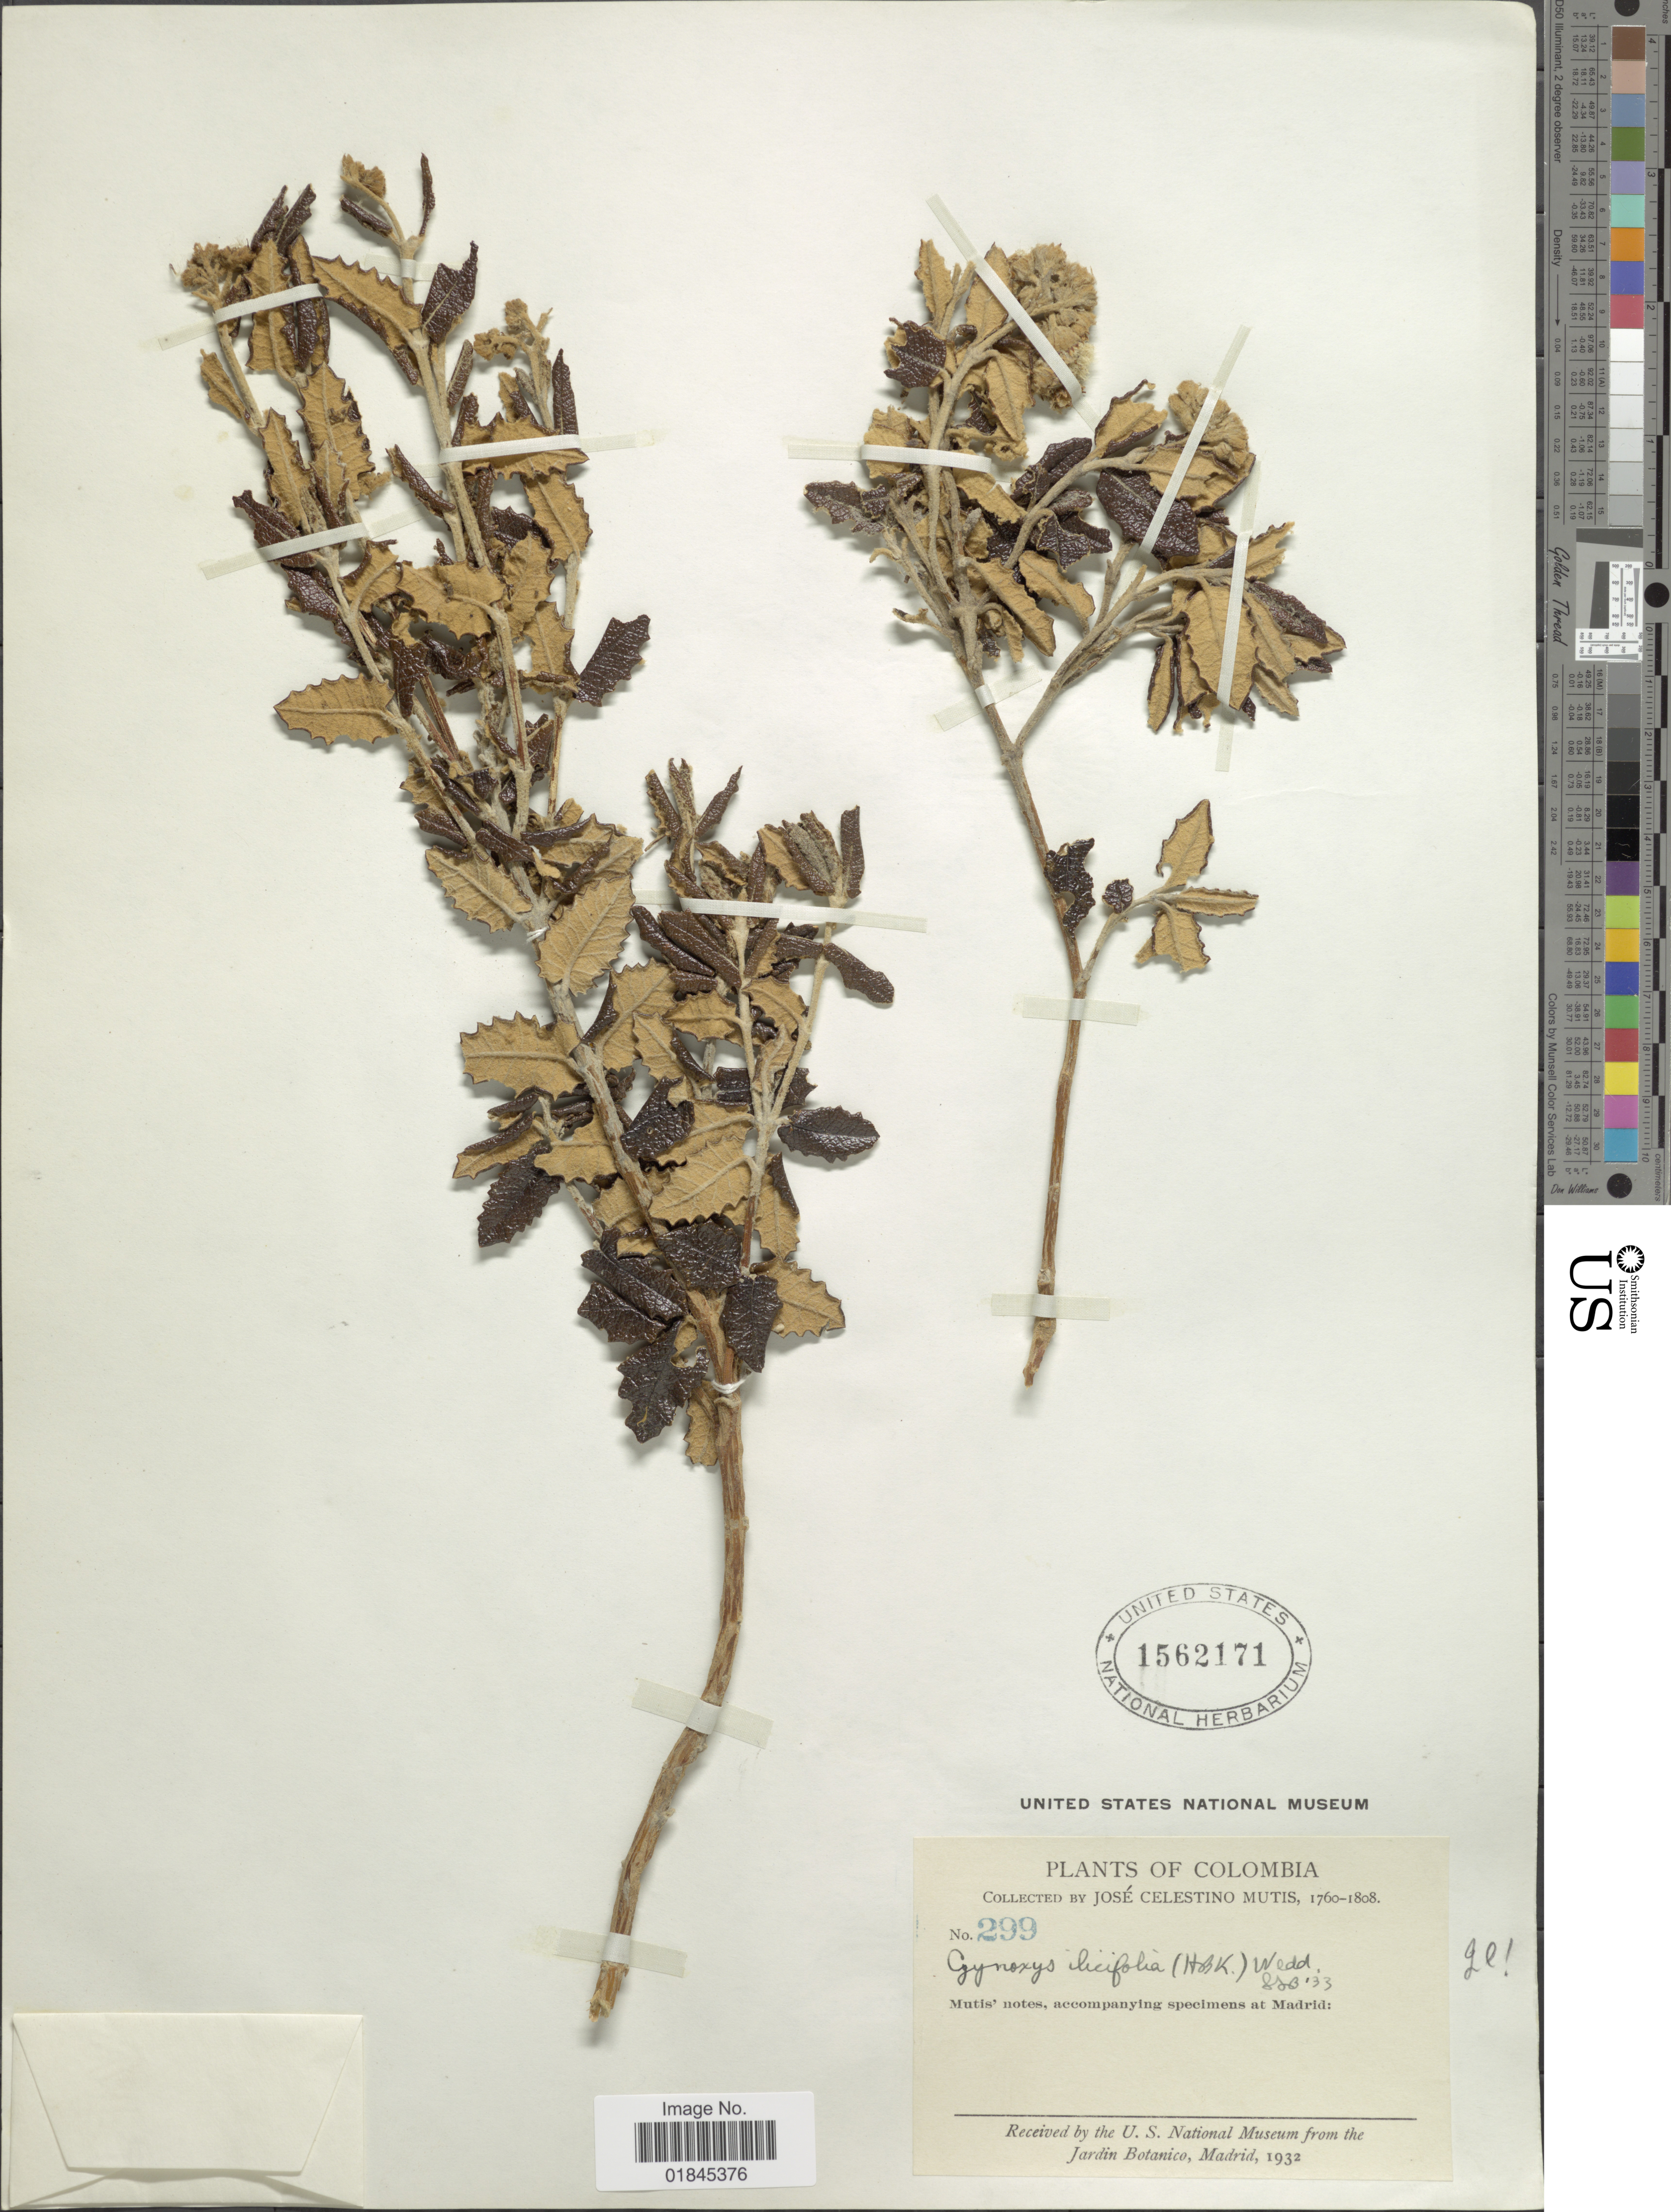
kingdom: Plantae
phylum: Tracheophyta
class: Magnoliopsida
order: Asterales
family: Asteraceae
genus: Pentacalia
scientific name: Pentacalia ilicifolia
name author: (L. f.) Cuatrec. & H. Rob.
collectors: J. C. B. Mutis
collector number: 299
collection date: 1760/1808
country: Colombia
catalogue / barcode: US 1562171